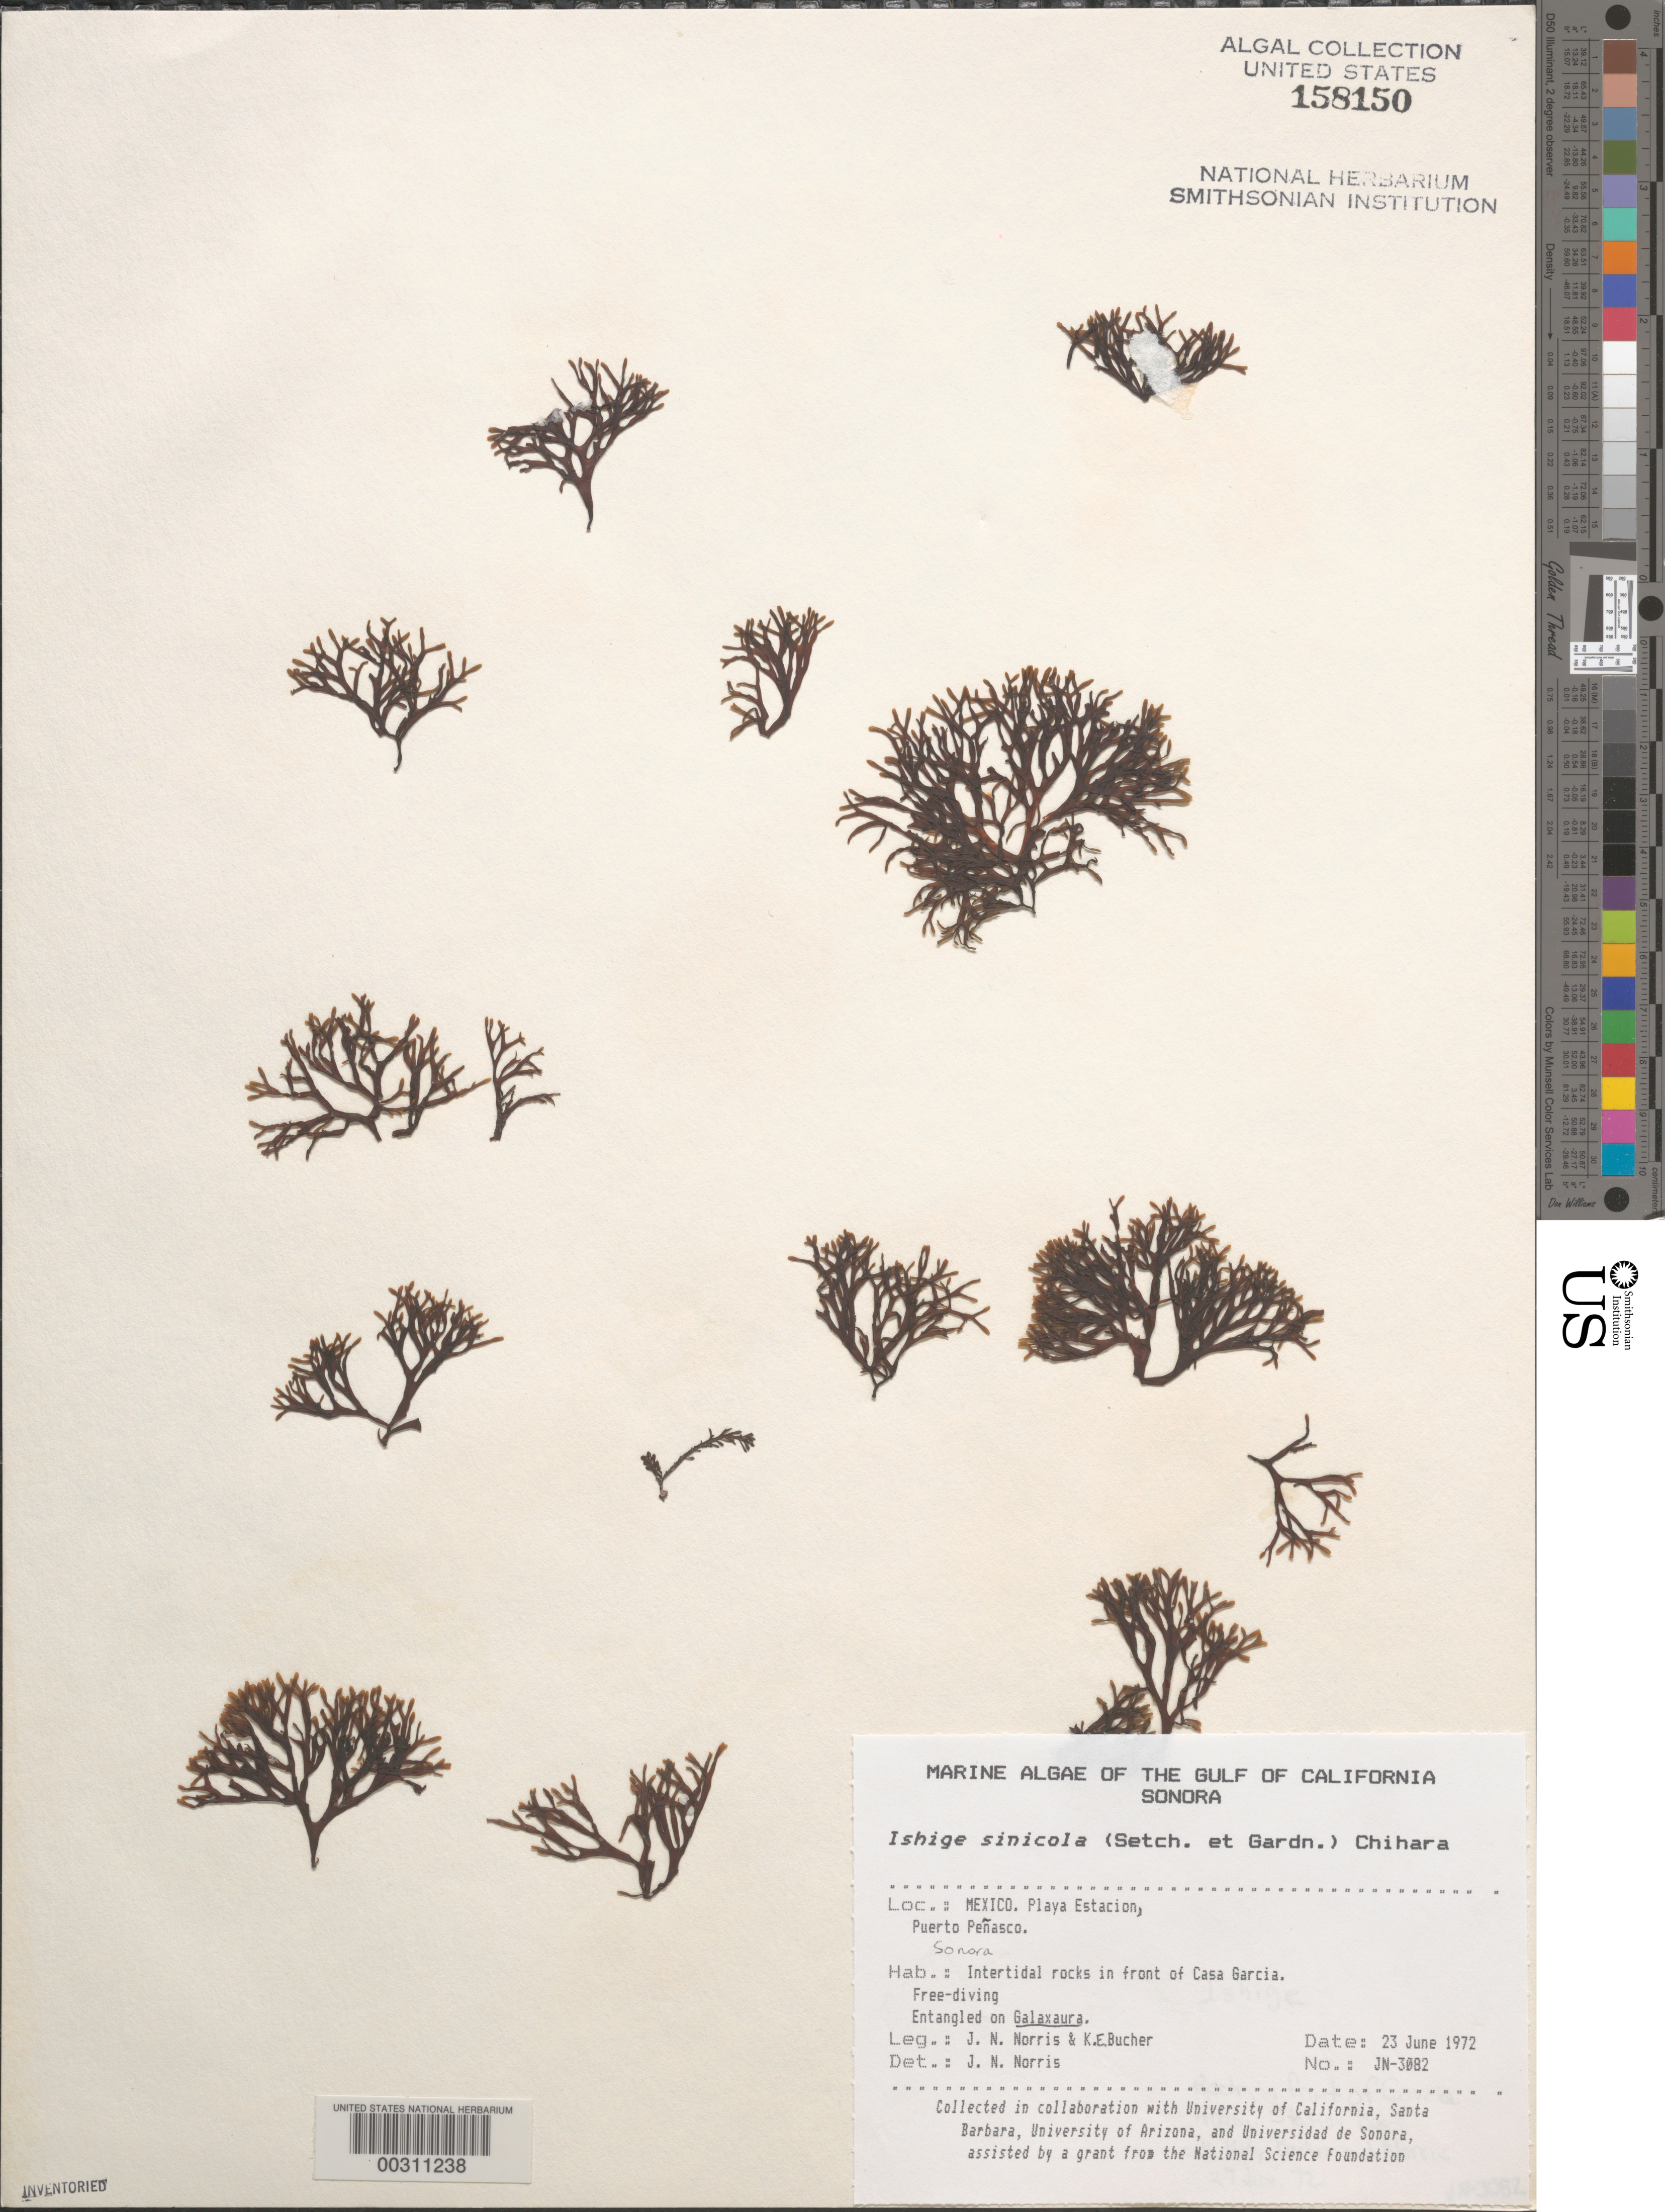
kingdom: Chromista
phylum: Ochrophyta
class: Phaeophyceae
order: Ishigeales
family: Ishigeaceae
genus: Ishige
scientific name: Ishige sinicola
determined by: Norris, James N.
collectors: J. N. Norris & K. E. Bucher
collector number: JN-3082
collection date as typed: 23 Jun 1972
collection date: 1972-06-23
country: Mexico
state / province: Sonora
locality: Playa Estacion, Puerto Penasco, Casa Garcia shore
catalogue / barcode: US 158150